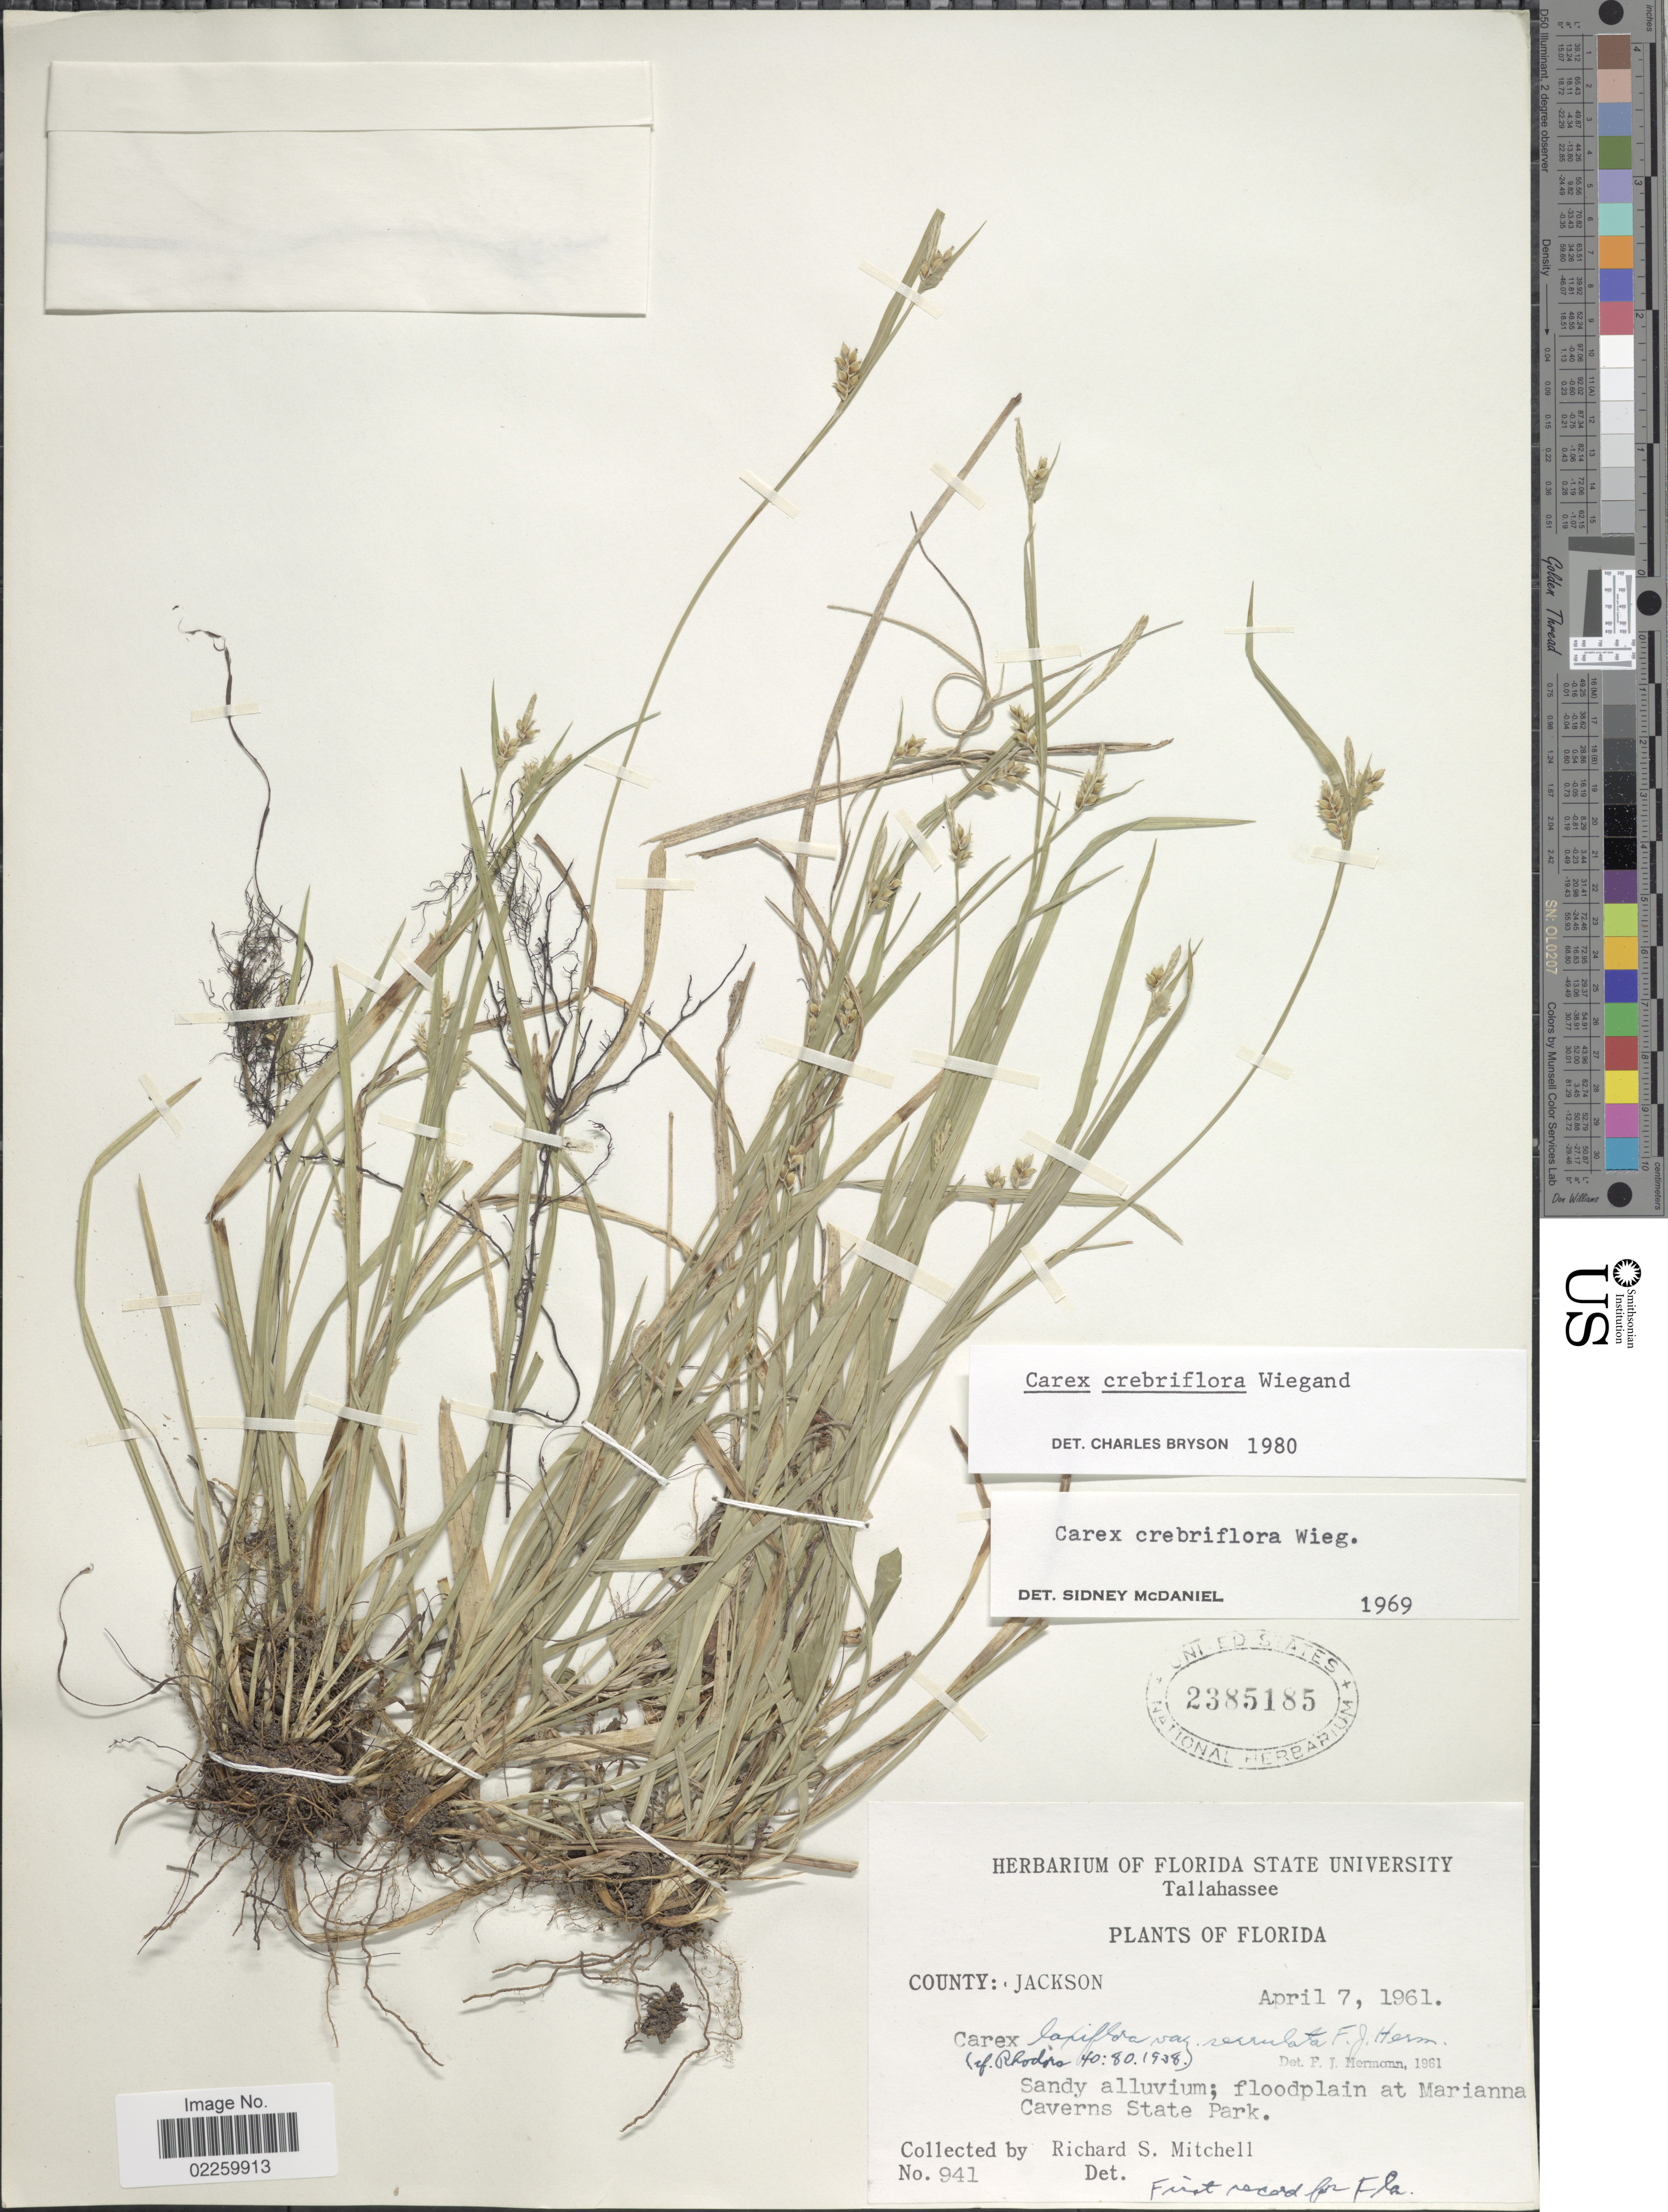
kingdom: Plantae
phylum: Tracheophyta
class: Liliopsida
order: Poales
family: Cyperaceae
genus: Carex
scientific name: Carex crebriflora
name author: Wiegand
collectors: R. S. Mitchell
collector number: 941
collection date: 1961-04-07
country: United States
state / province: Florida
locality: County: Jackson, Floodplain at Marianna Caverns State Park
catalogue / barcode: US 2385185